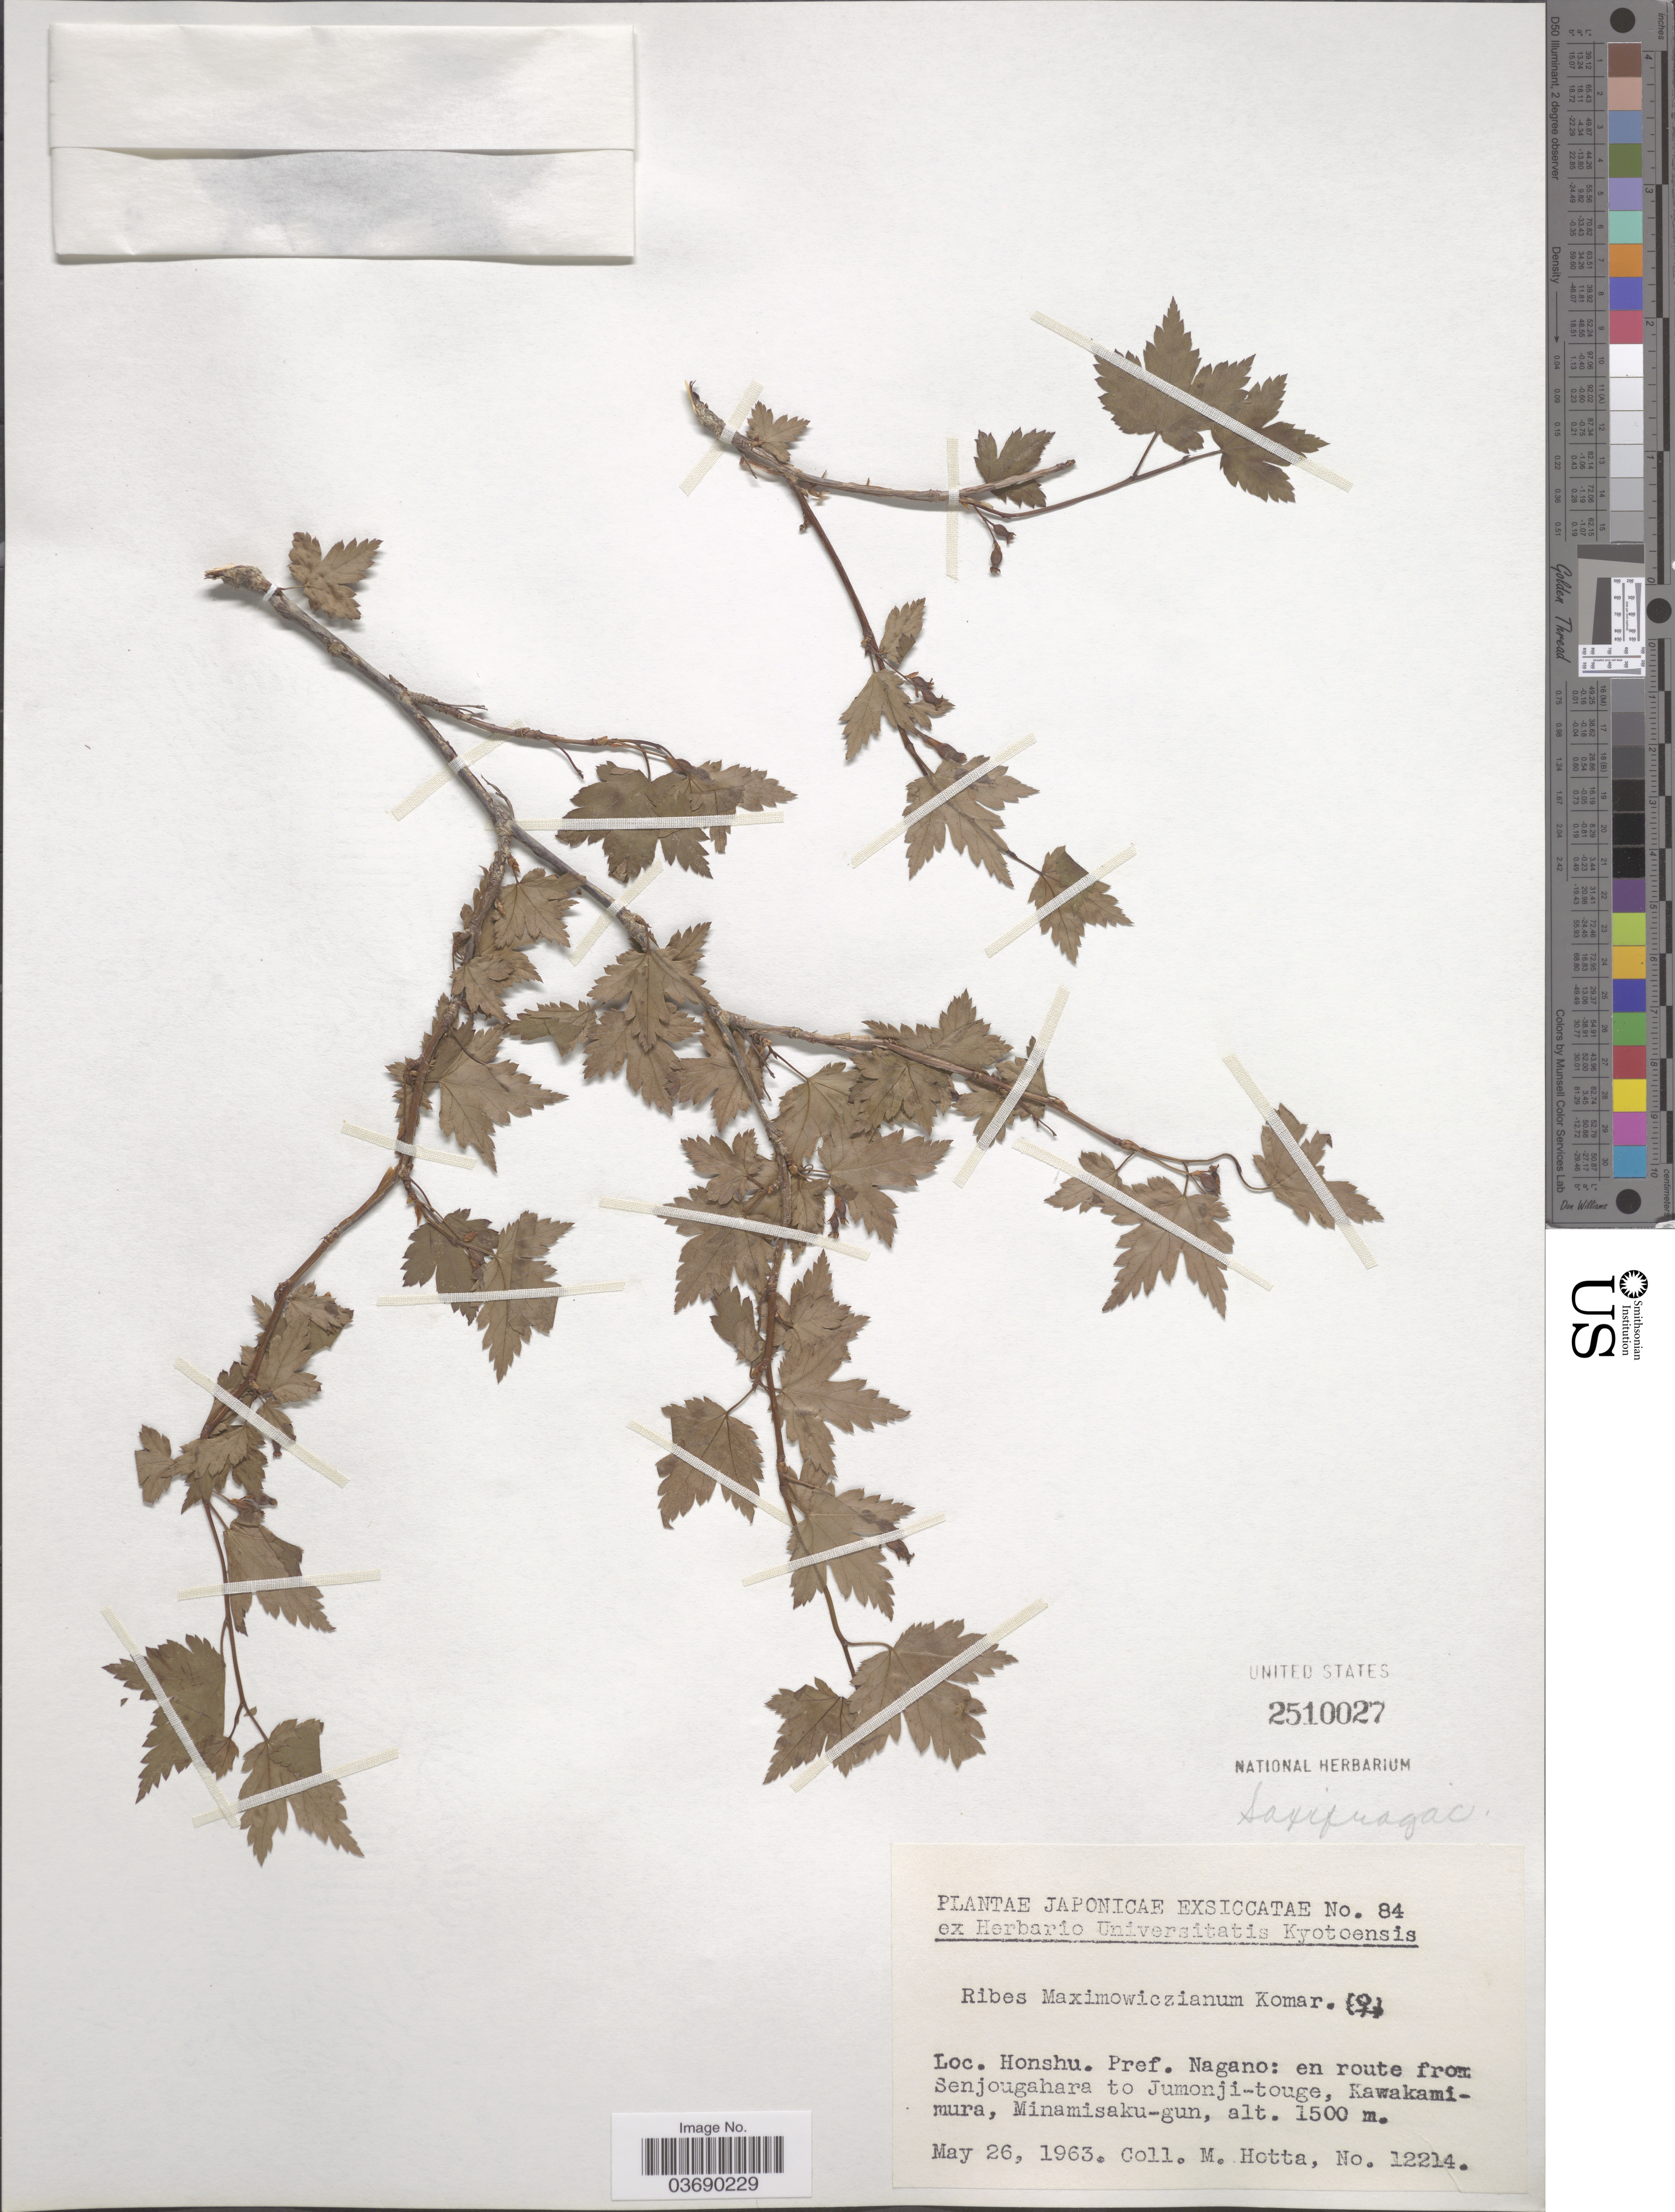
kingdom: Plantae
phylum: Tracheophyta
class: Magnoliopsida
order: Saxifragales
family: Grossulariaceae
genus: Ribes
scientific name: Ribes maximowiczianum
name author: Kom.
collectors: M. Hotta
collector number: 12214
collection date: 1963-05-26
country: Japan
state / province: Nagano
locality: Honshu. Pref. en route from Senjougahara to Jumonji-touge, Kawakami-mura, Minamisaku-gun.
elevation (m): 1500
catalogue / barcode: US 2510027